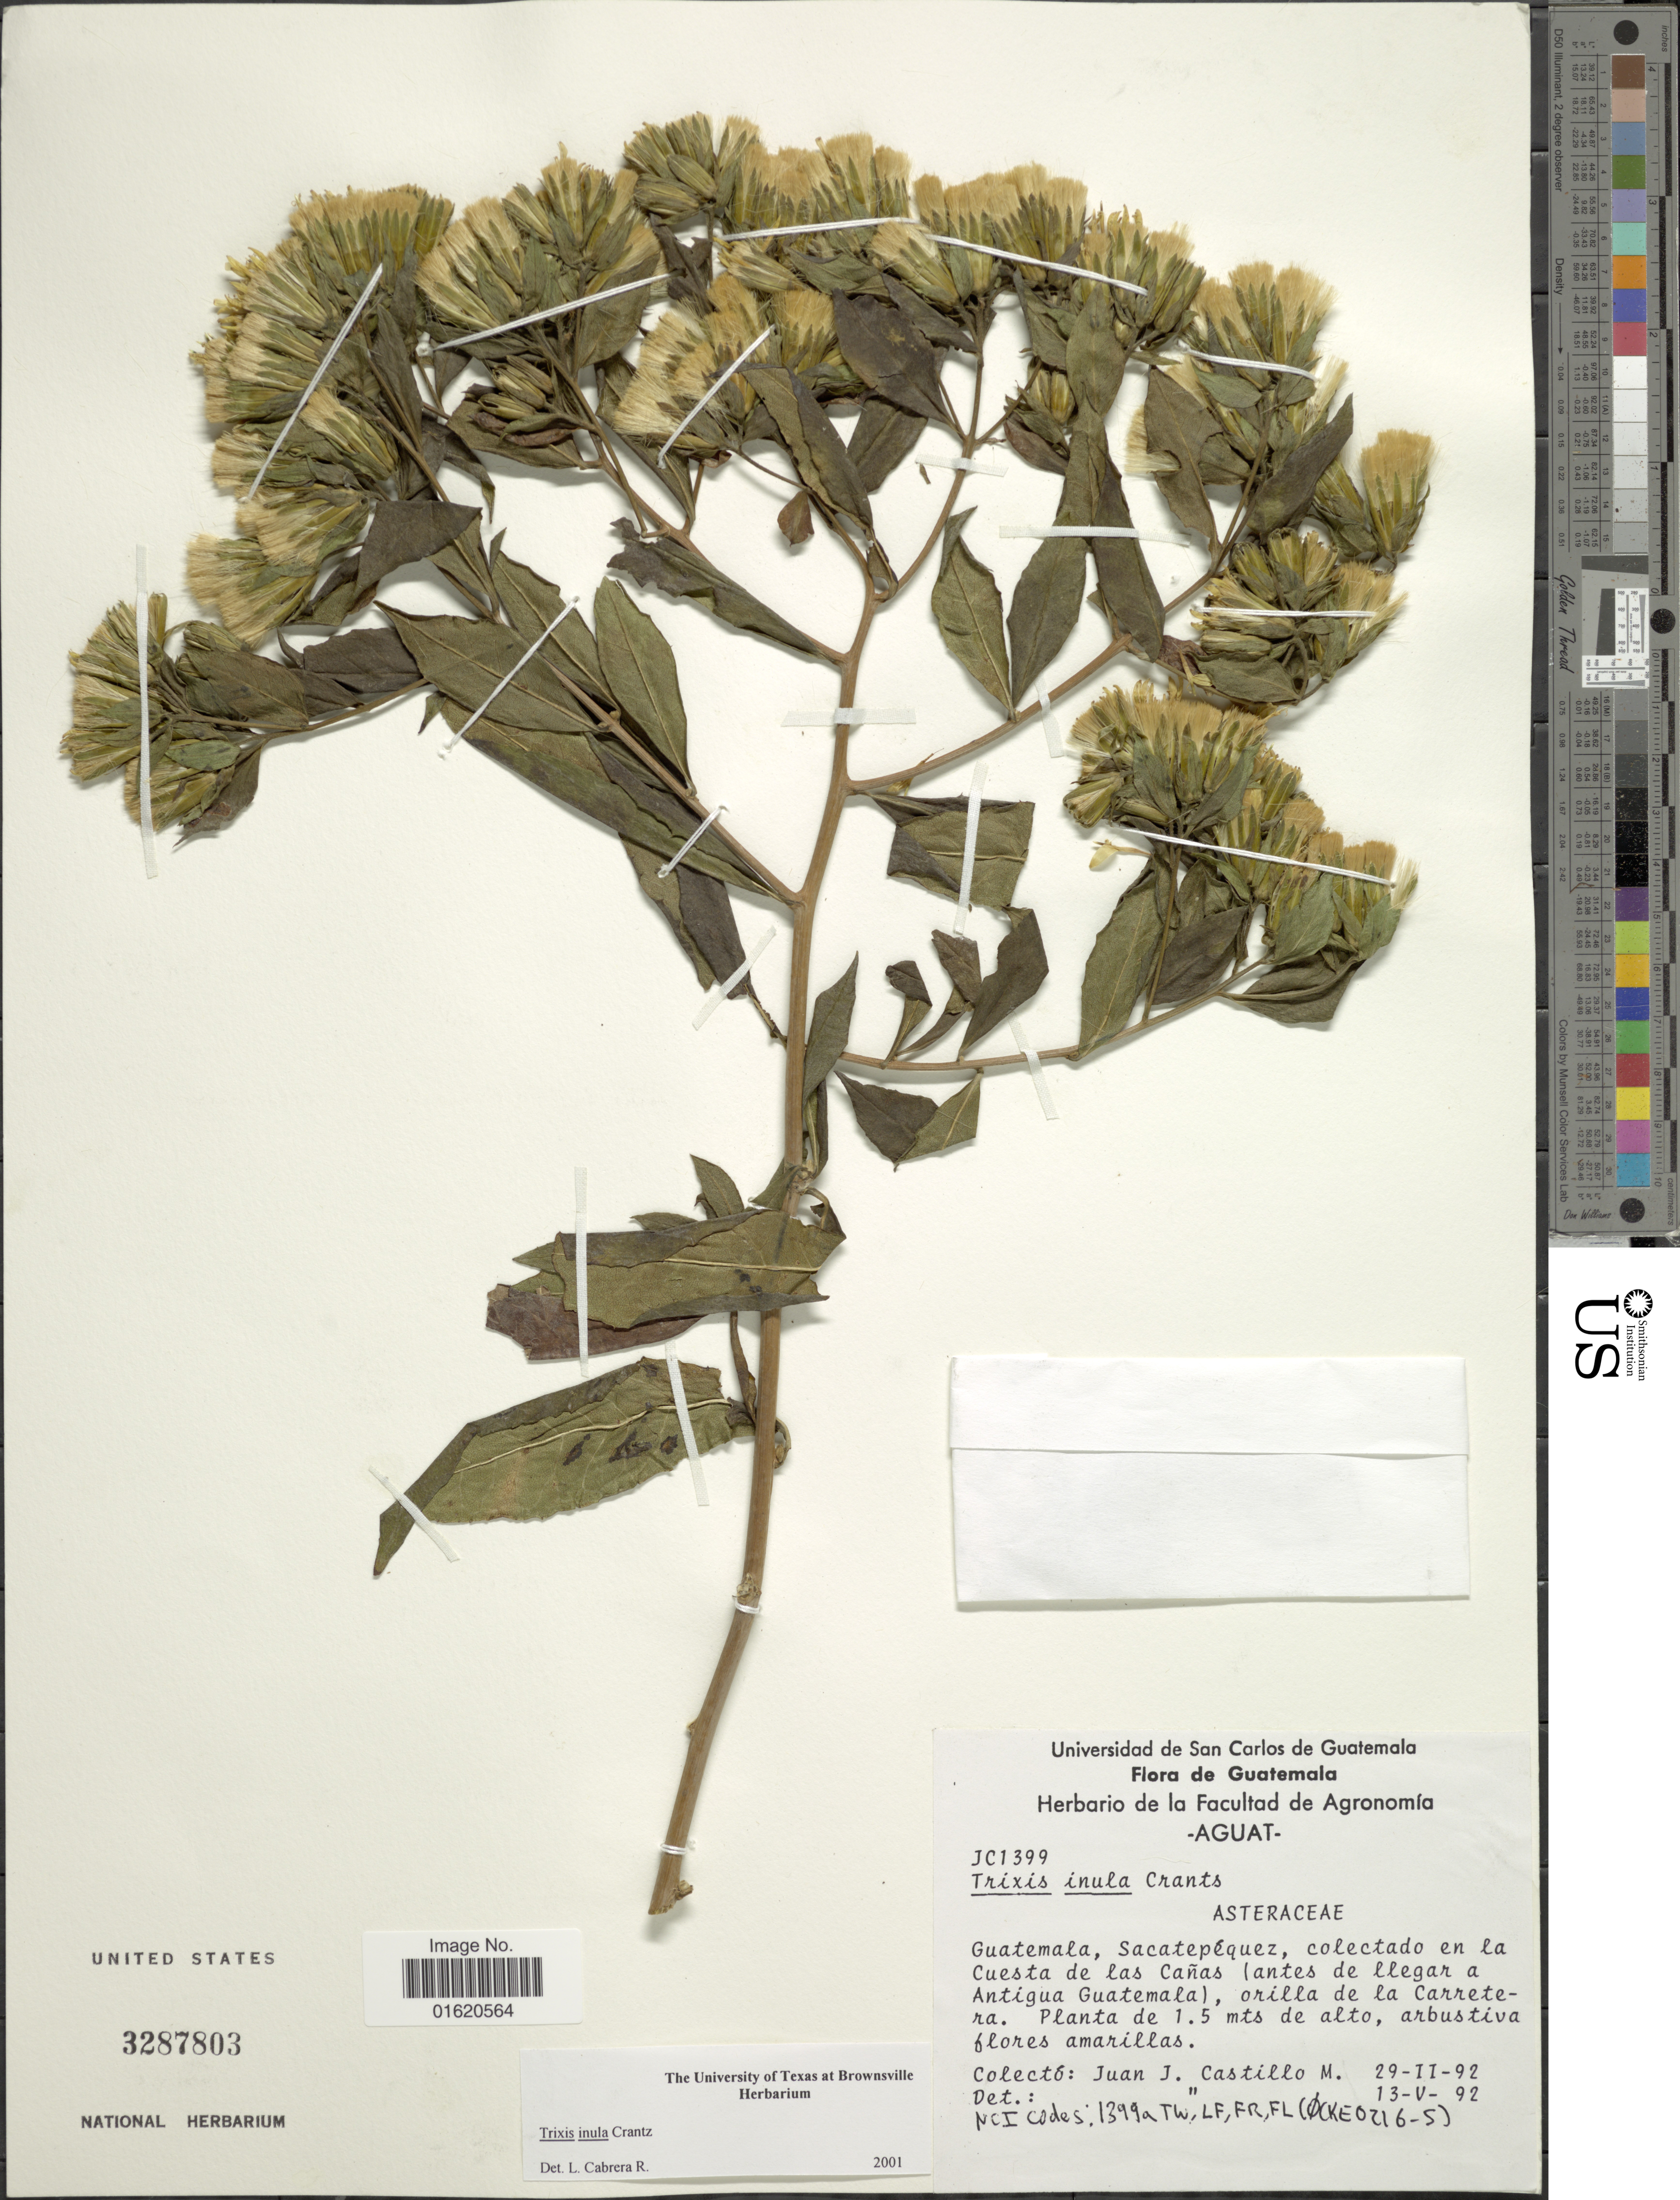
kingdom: Plantae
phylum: Tracheophyta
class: Magnoliopsida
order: Asterales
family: Asteraceae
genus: Trixis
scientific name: Trixis inula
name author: Crantz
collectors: J. Castillo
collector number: JC1399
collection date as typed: Transcribed d/m/y: 29/2/92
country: Guatemala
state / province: Sacatepéquez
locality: En la Cuesta de las Cañas (antes de llegar a Antigua Guatemala), orilla de la Carretera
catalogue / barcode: US 3287803